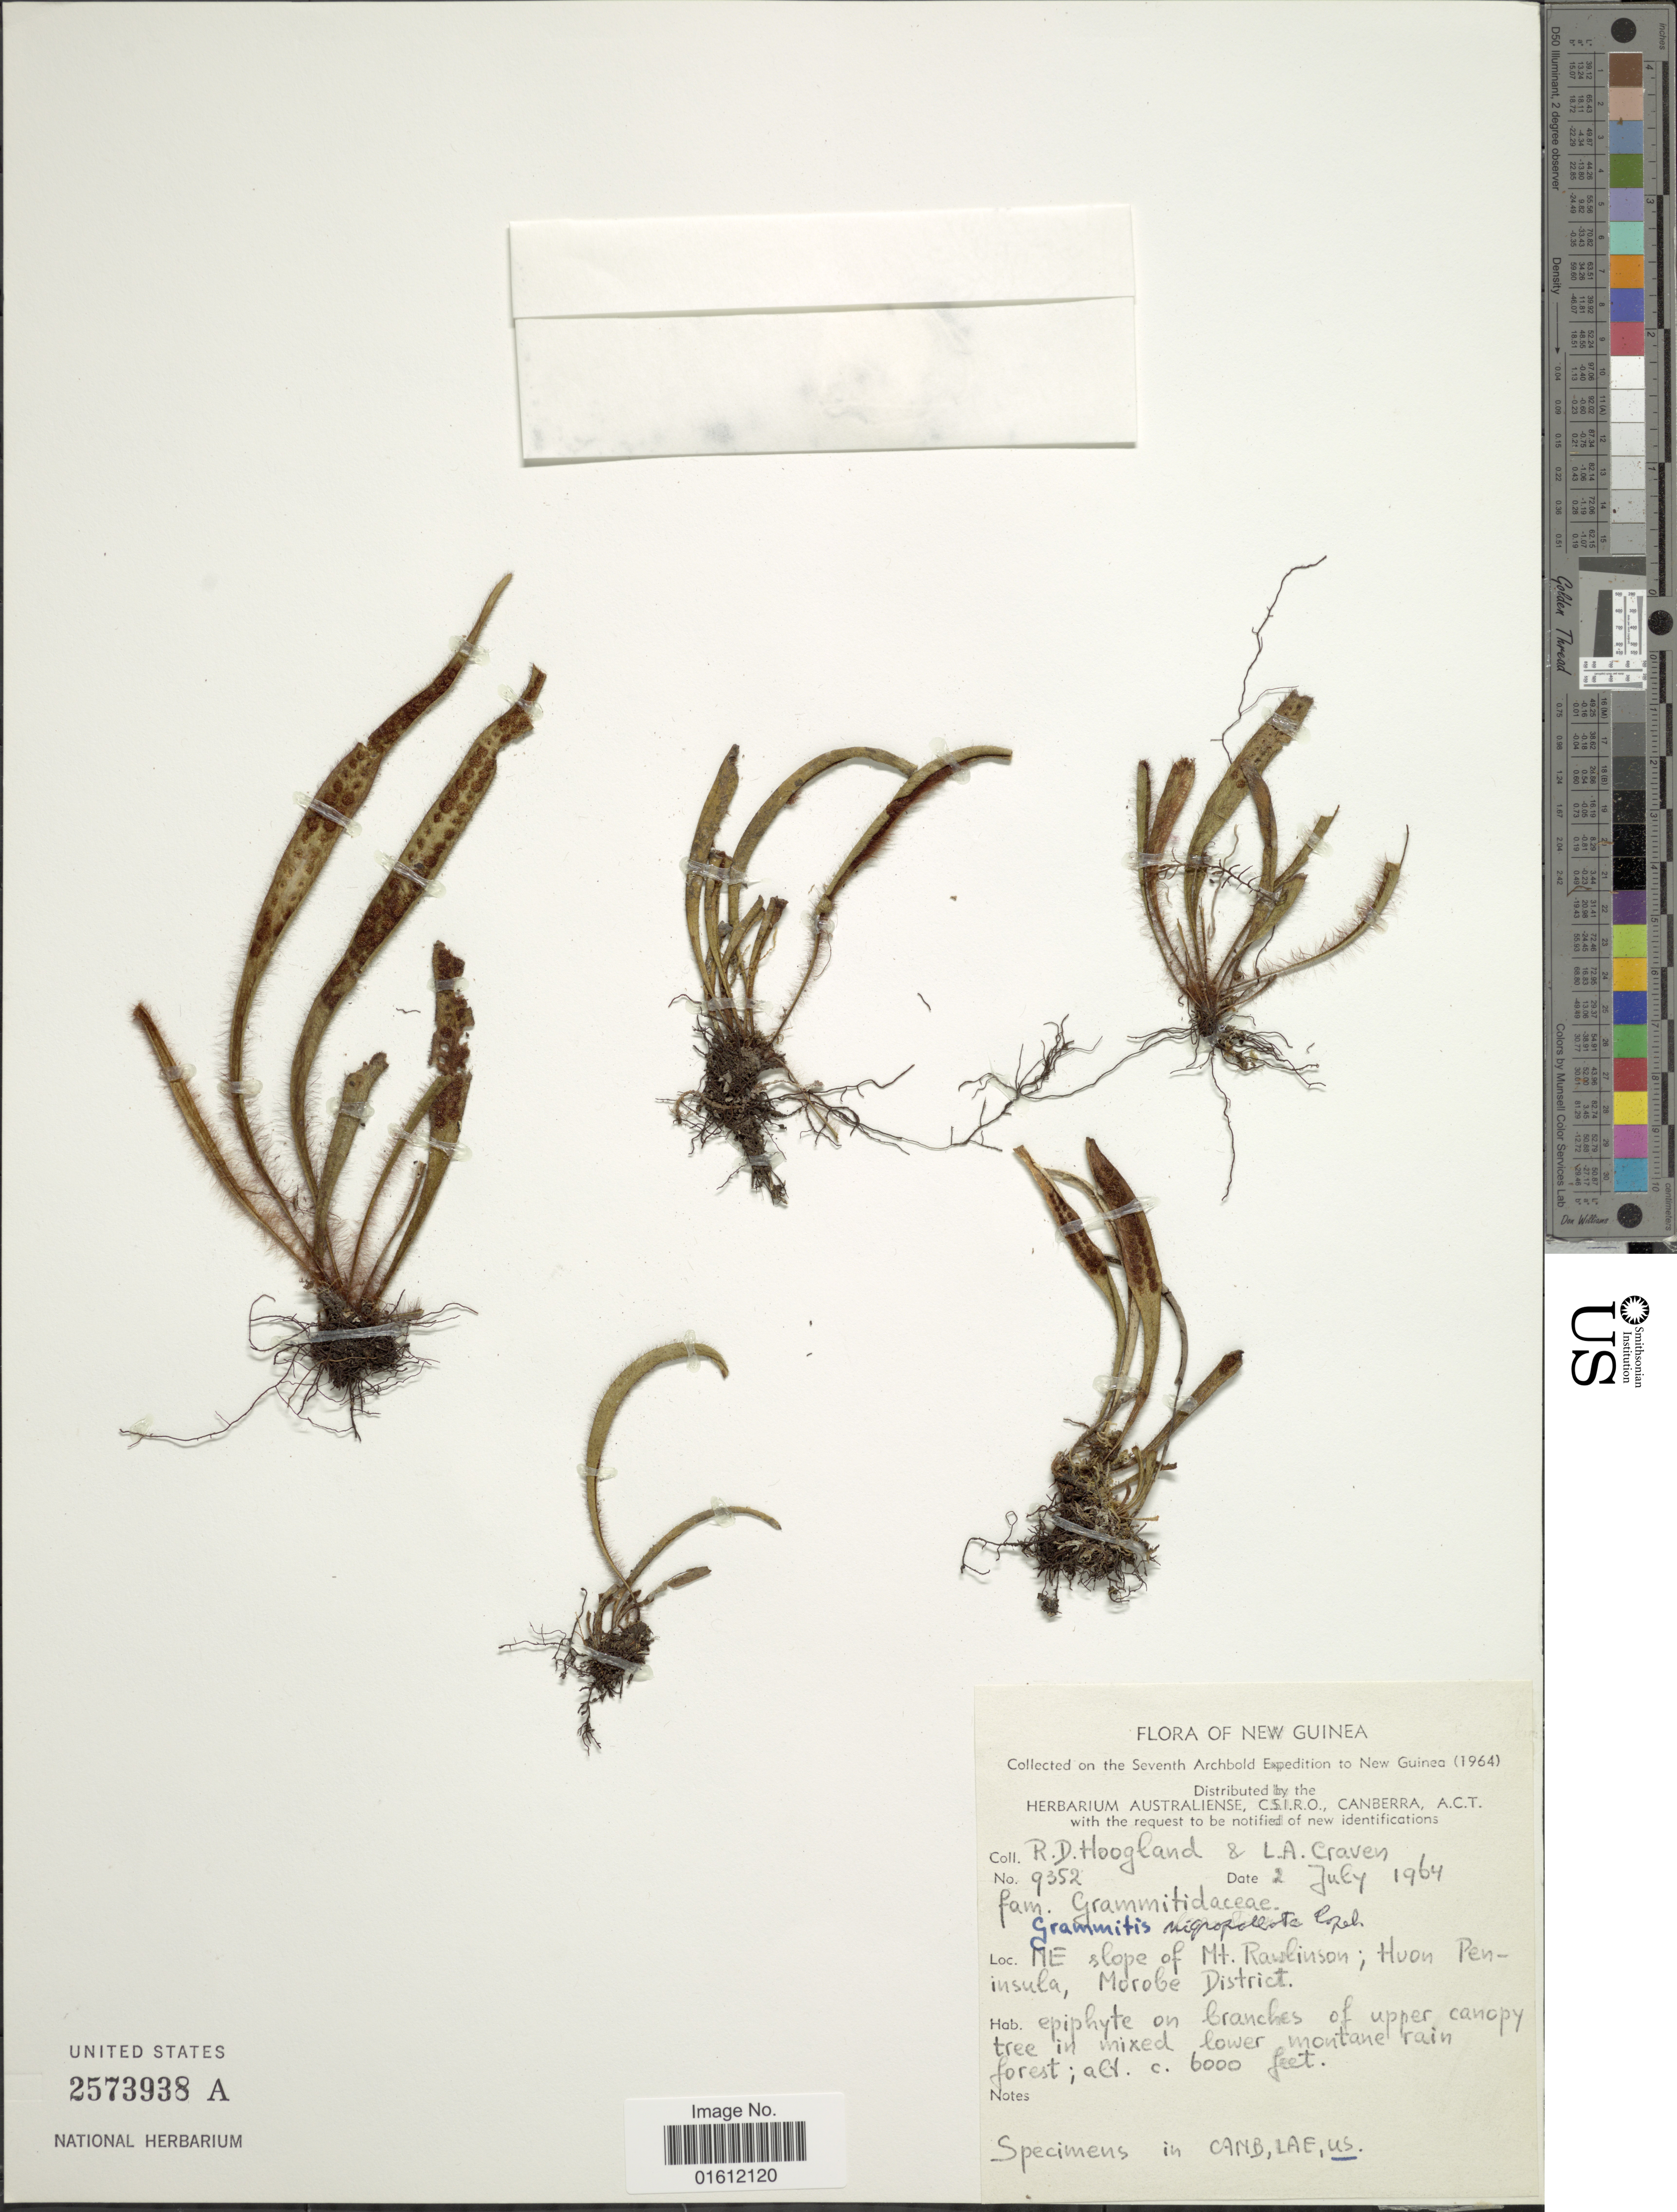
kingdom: Plantae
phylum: Tracheophyta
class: Polypodiopsida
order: Polypodiales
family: Polypodiaceae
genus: Oreogrammitis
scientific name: Oreogrammitis nigropaleata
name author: (Copel.) Parris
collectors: R. D. Hoogland & L. A. Craven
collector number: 9352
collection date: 1964-07-02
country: Papua New Guinea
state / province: Morobe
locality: New Guinea, NE slope of Mt Rawlinson; Huon Peninsula, Morobe District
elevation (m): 1829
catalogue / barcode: US 2573938A